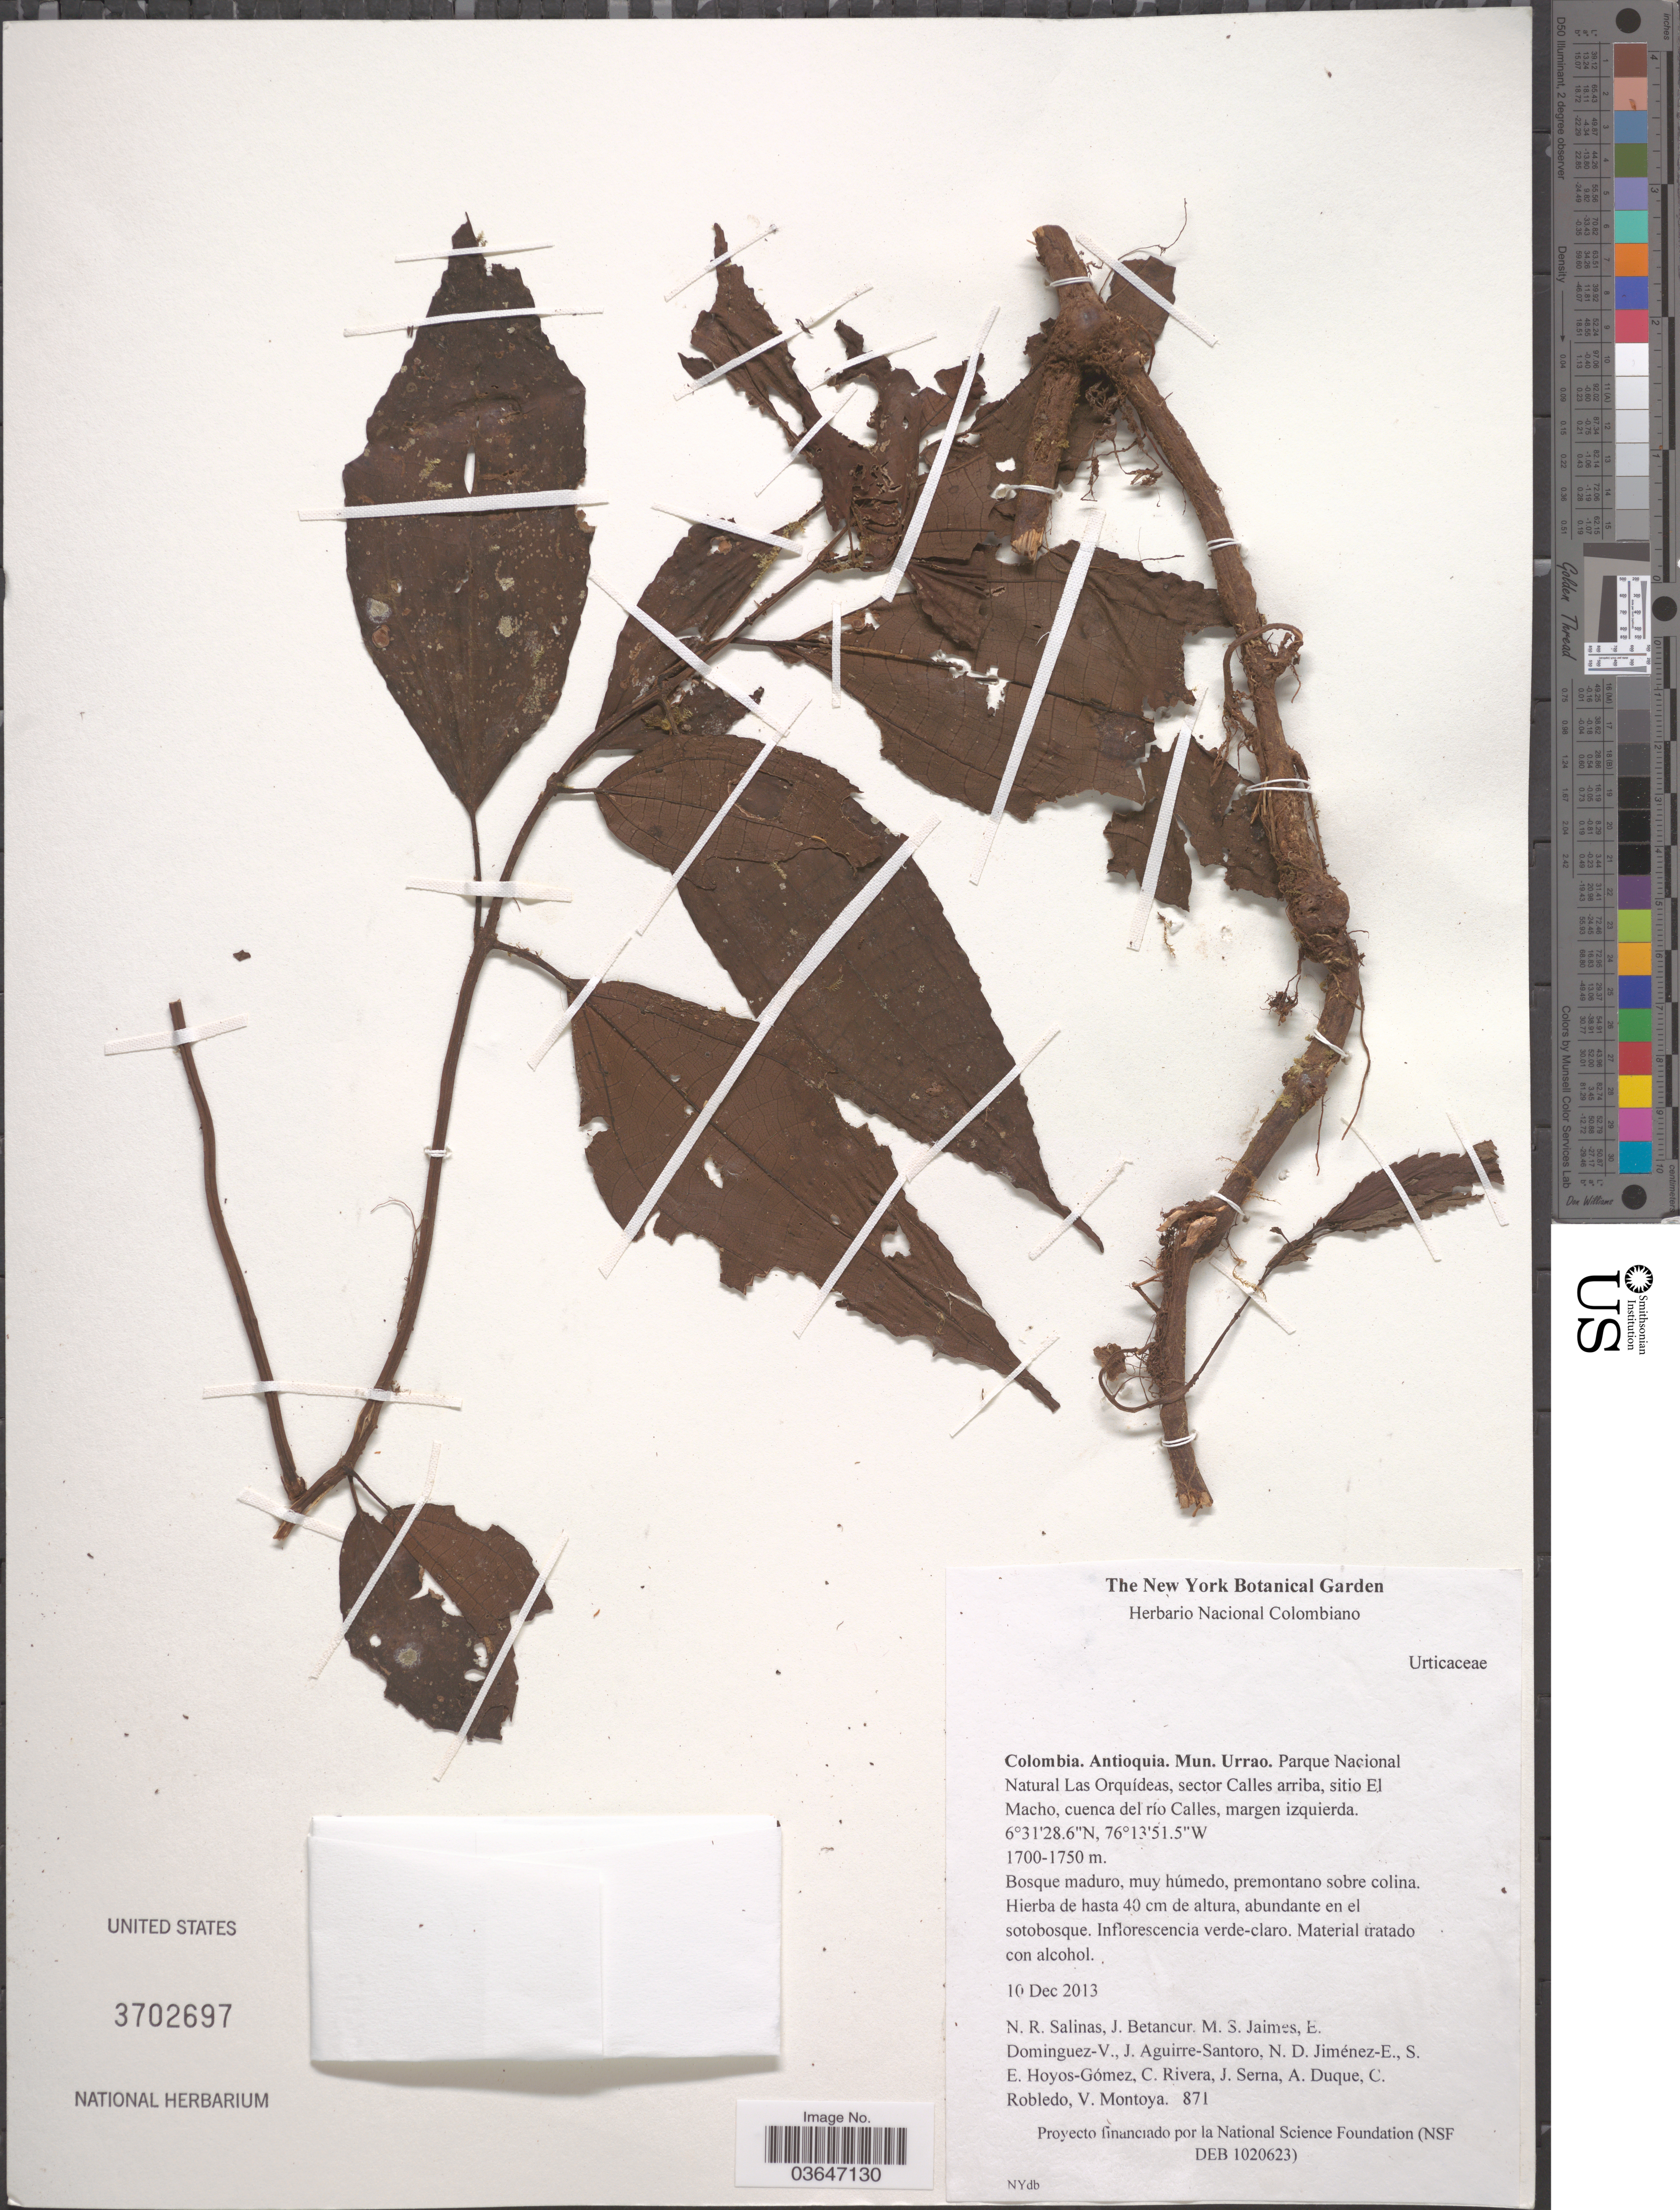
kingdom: Plantae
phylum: Tracheophyta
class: Magnoliopsida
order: Proteales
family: Proteaceae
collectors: N. Salinas, J. Betancur, M. Jaimes, E. Dominguez-V. & et al.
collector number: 871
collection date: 2013-12-10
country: Colombia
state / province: Antioquia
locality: Mun. Urrao. Parque Nacional Natural Las Orquídeas, sector Calles arriba, sitio El Macho, cuenca del río Calles, margen izquierda.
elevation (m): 1700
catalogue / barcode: US 3702697